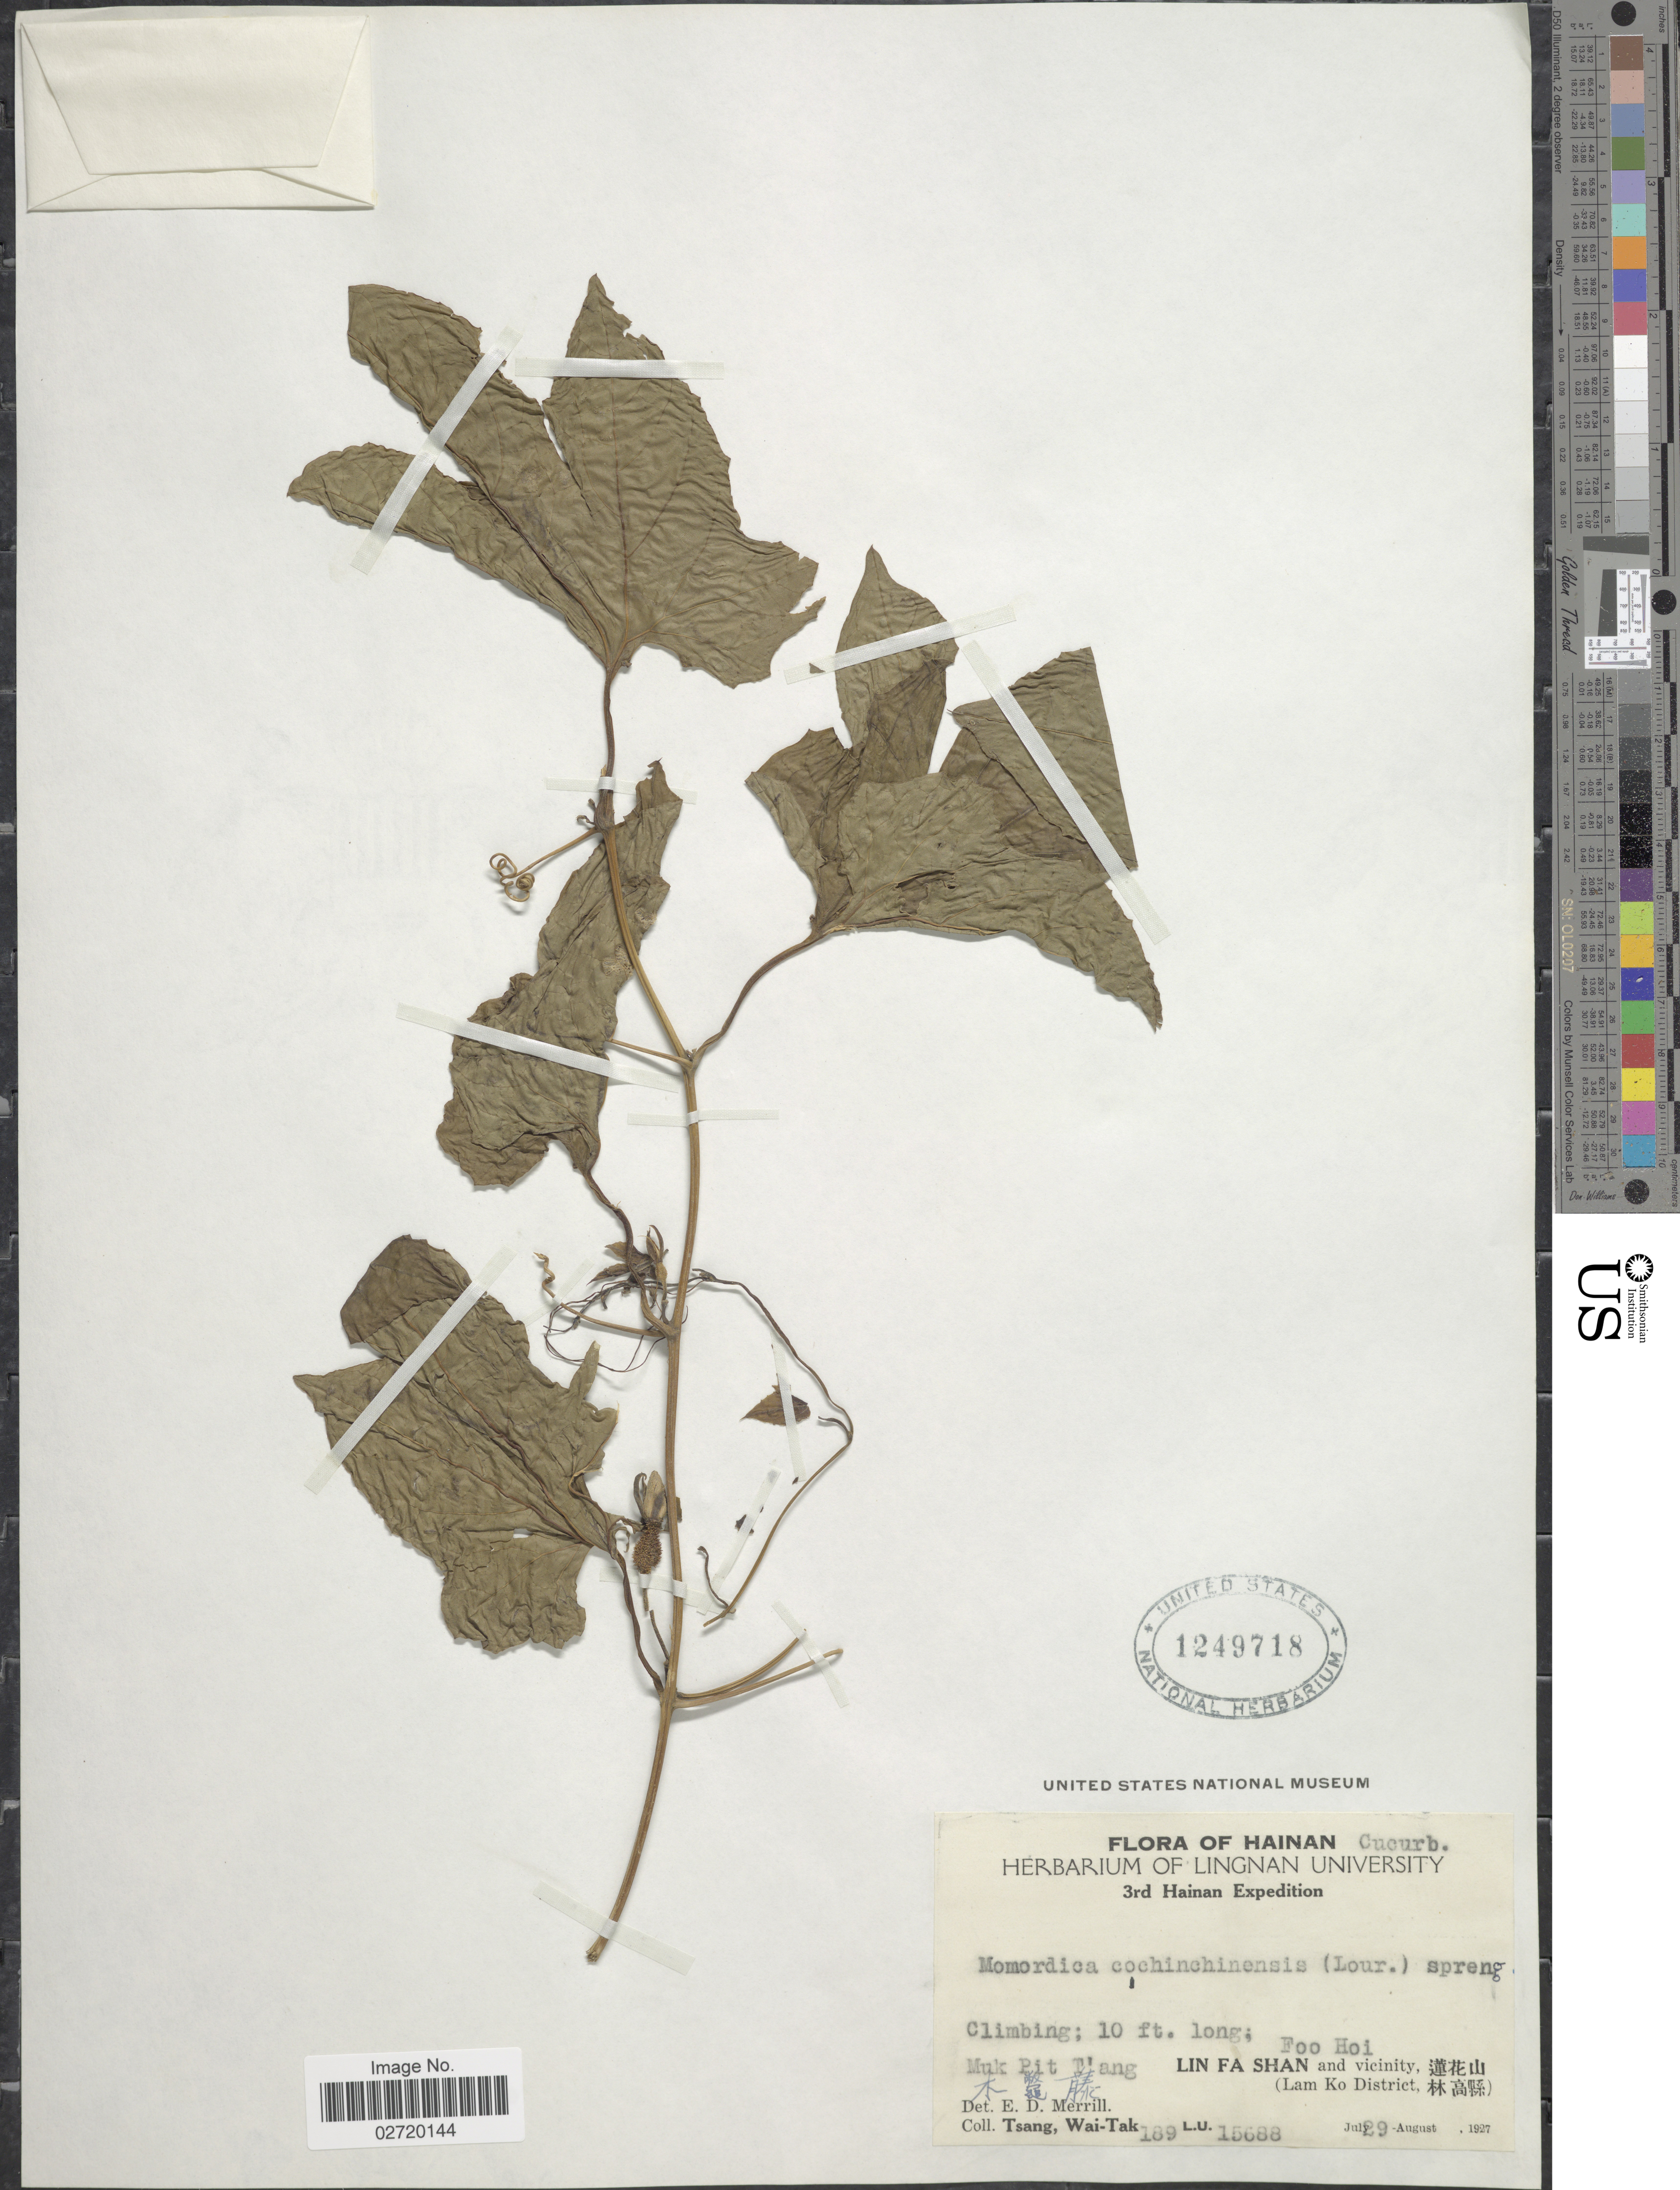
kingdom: Plantae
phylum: Tracheophyta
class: Magnoliopsida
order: Cucurbitales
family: Cucurbitaceae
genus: Momordica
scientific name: Momordica cochinchinensis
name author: (Lour.) Spreng.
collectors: W. T. Tsang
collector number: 189/15688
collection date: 1927-07-29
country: China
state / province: Hainan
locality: Hainan, Lin Fa Shan and Vicinity (Lam Ko District) Foo Hoi, Muk Pit T' ang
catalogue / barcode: US 1249718